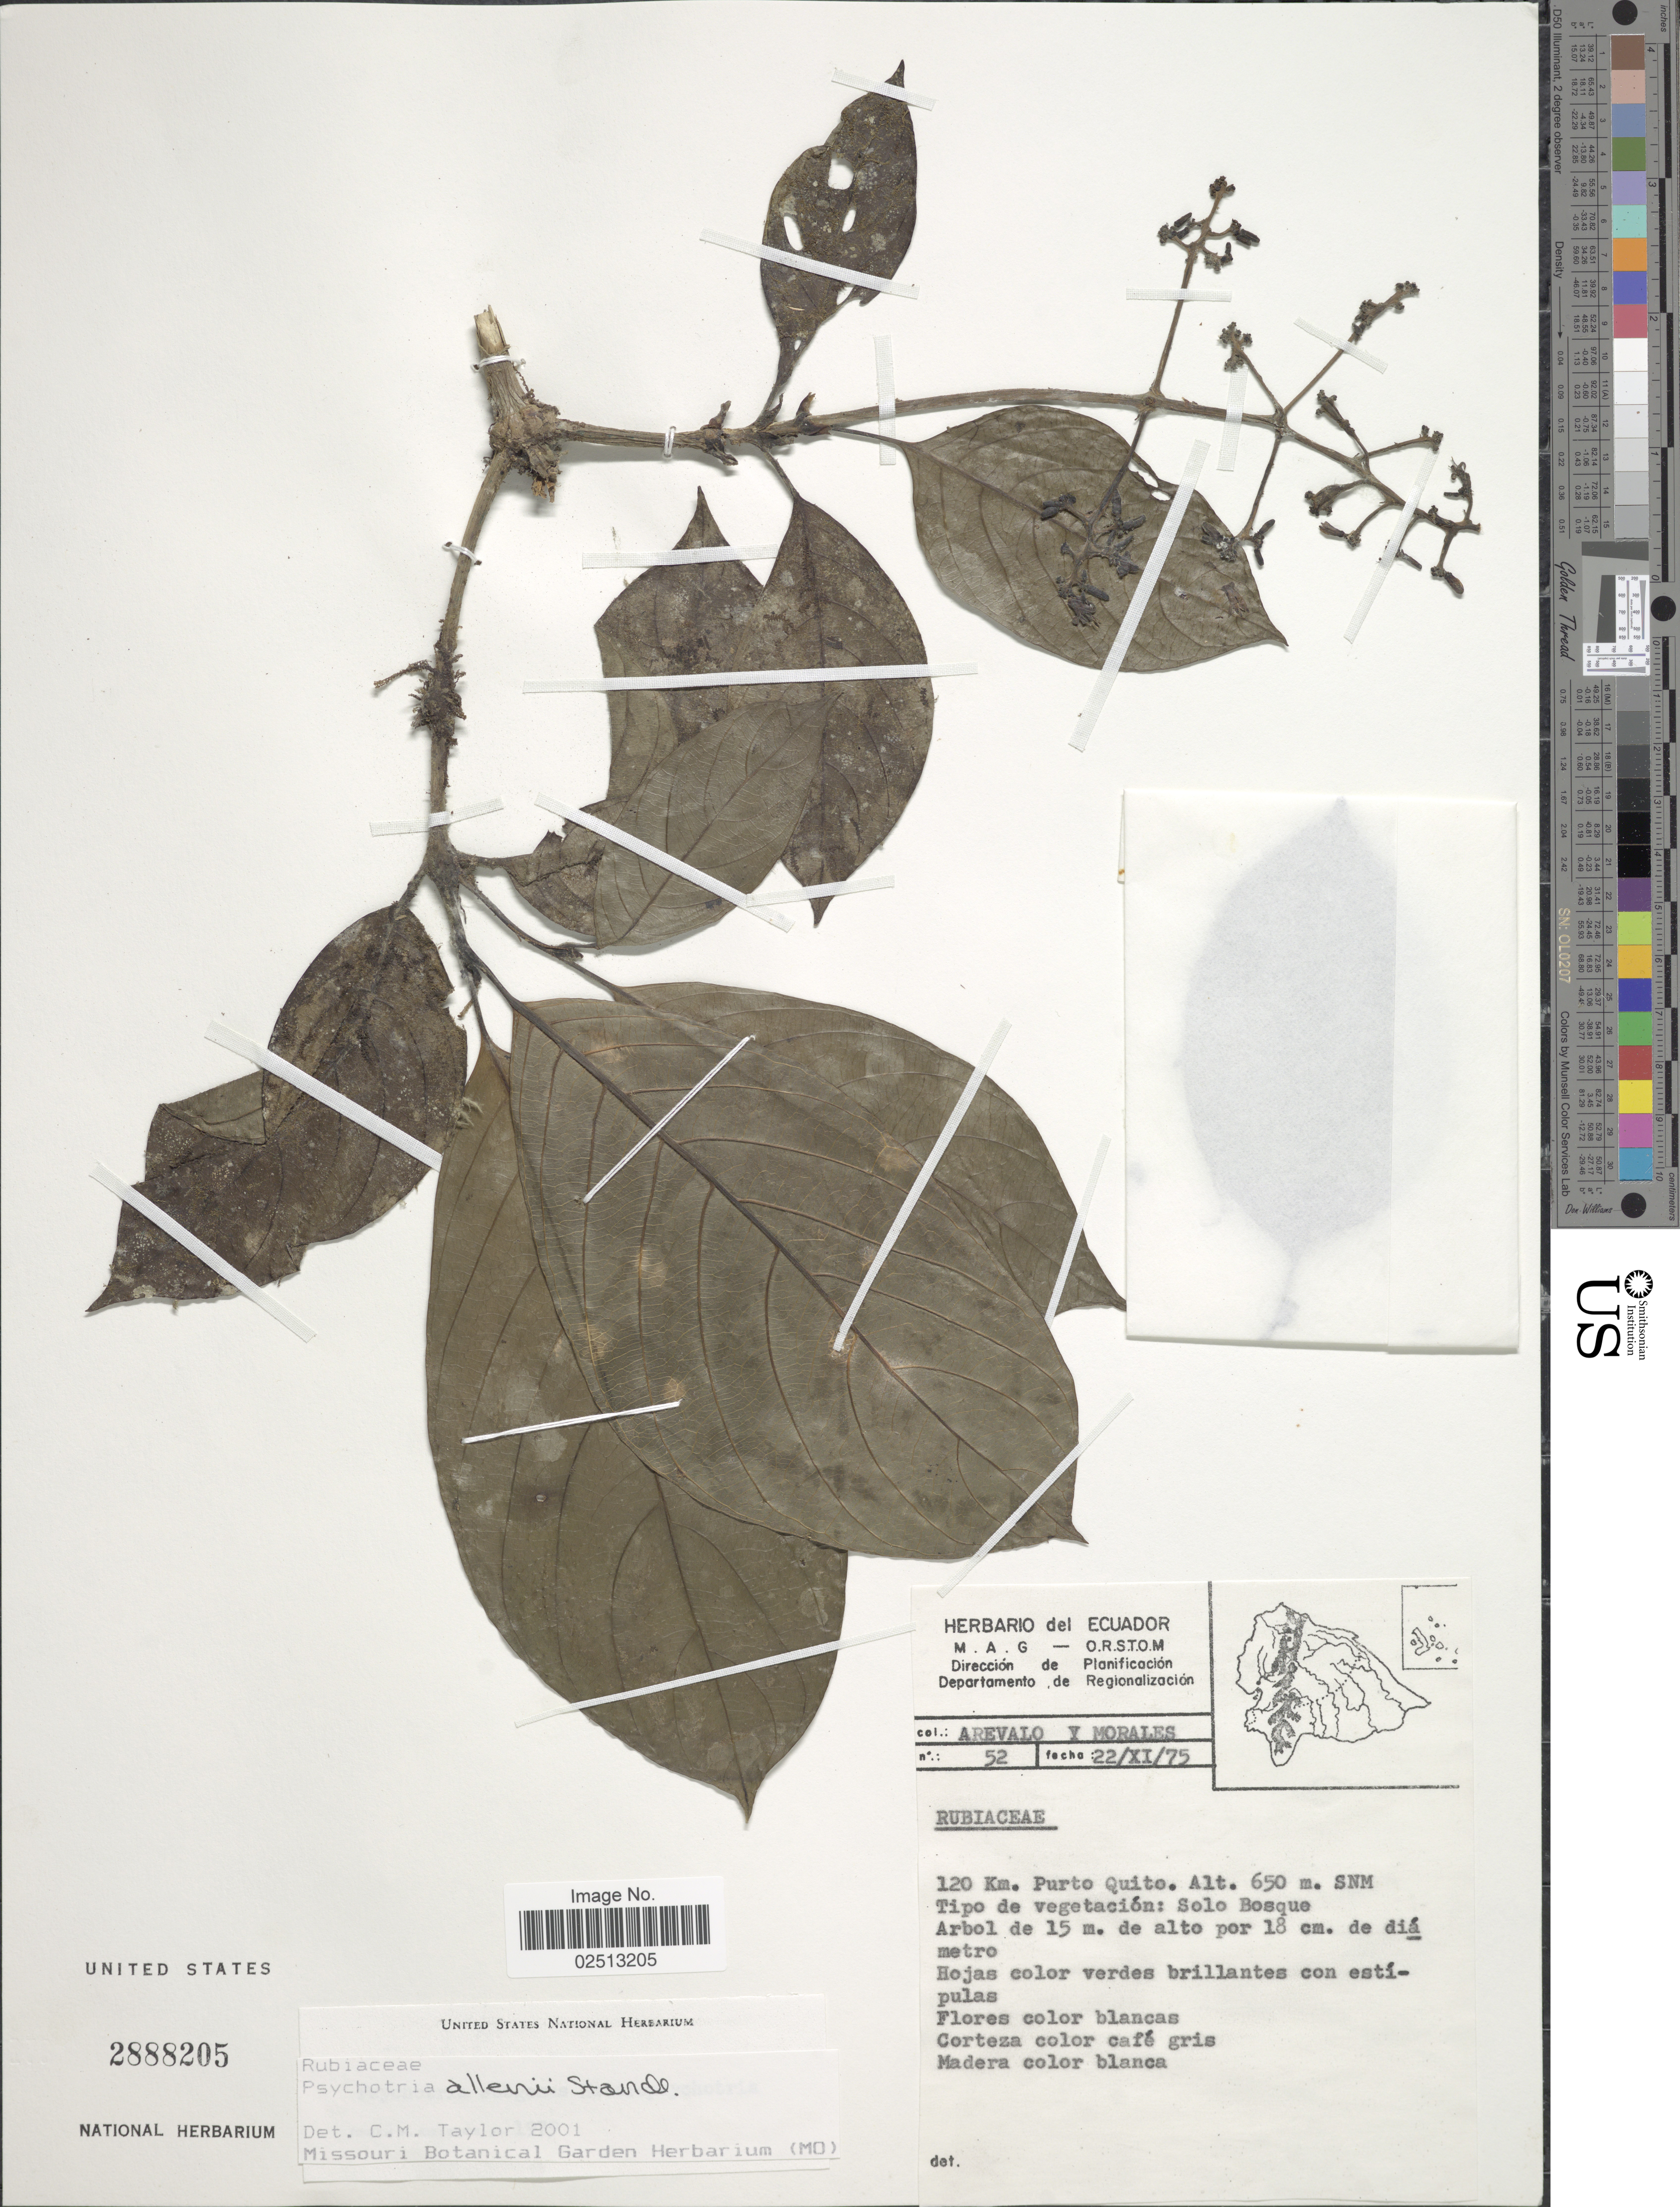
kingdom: Plantae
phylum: Tracheophyta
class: Magnoliopsida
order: Gentianales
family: Rubiaceae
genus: Psychotria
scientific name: Psychotria allenii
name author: Standl. in Woodson & Schery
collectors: -. Arevalo & Morales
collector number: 52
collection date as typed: Transcribed d/m/y: 22/11/75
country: Ecuador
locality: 120 Km. Purto Quito. SNM Tipo de vegetacion: Solo Bosque.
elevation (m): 650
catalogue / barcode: US 2888205